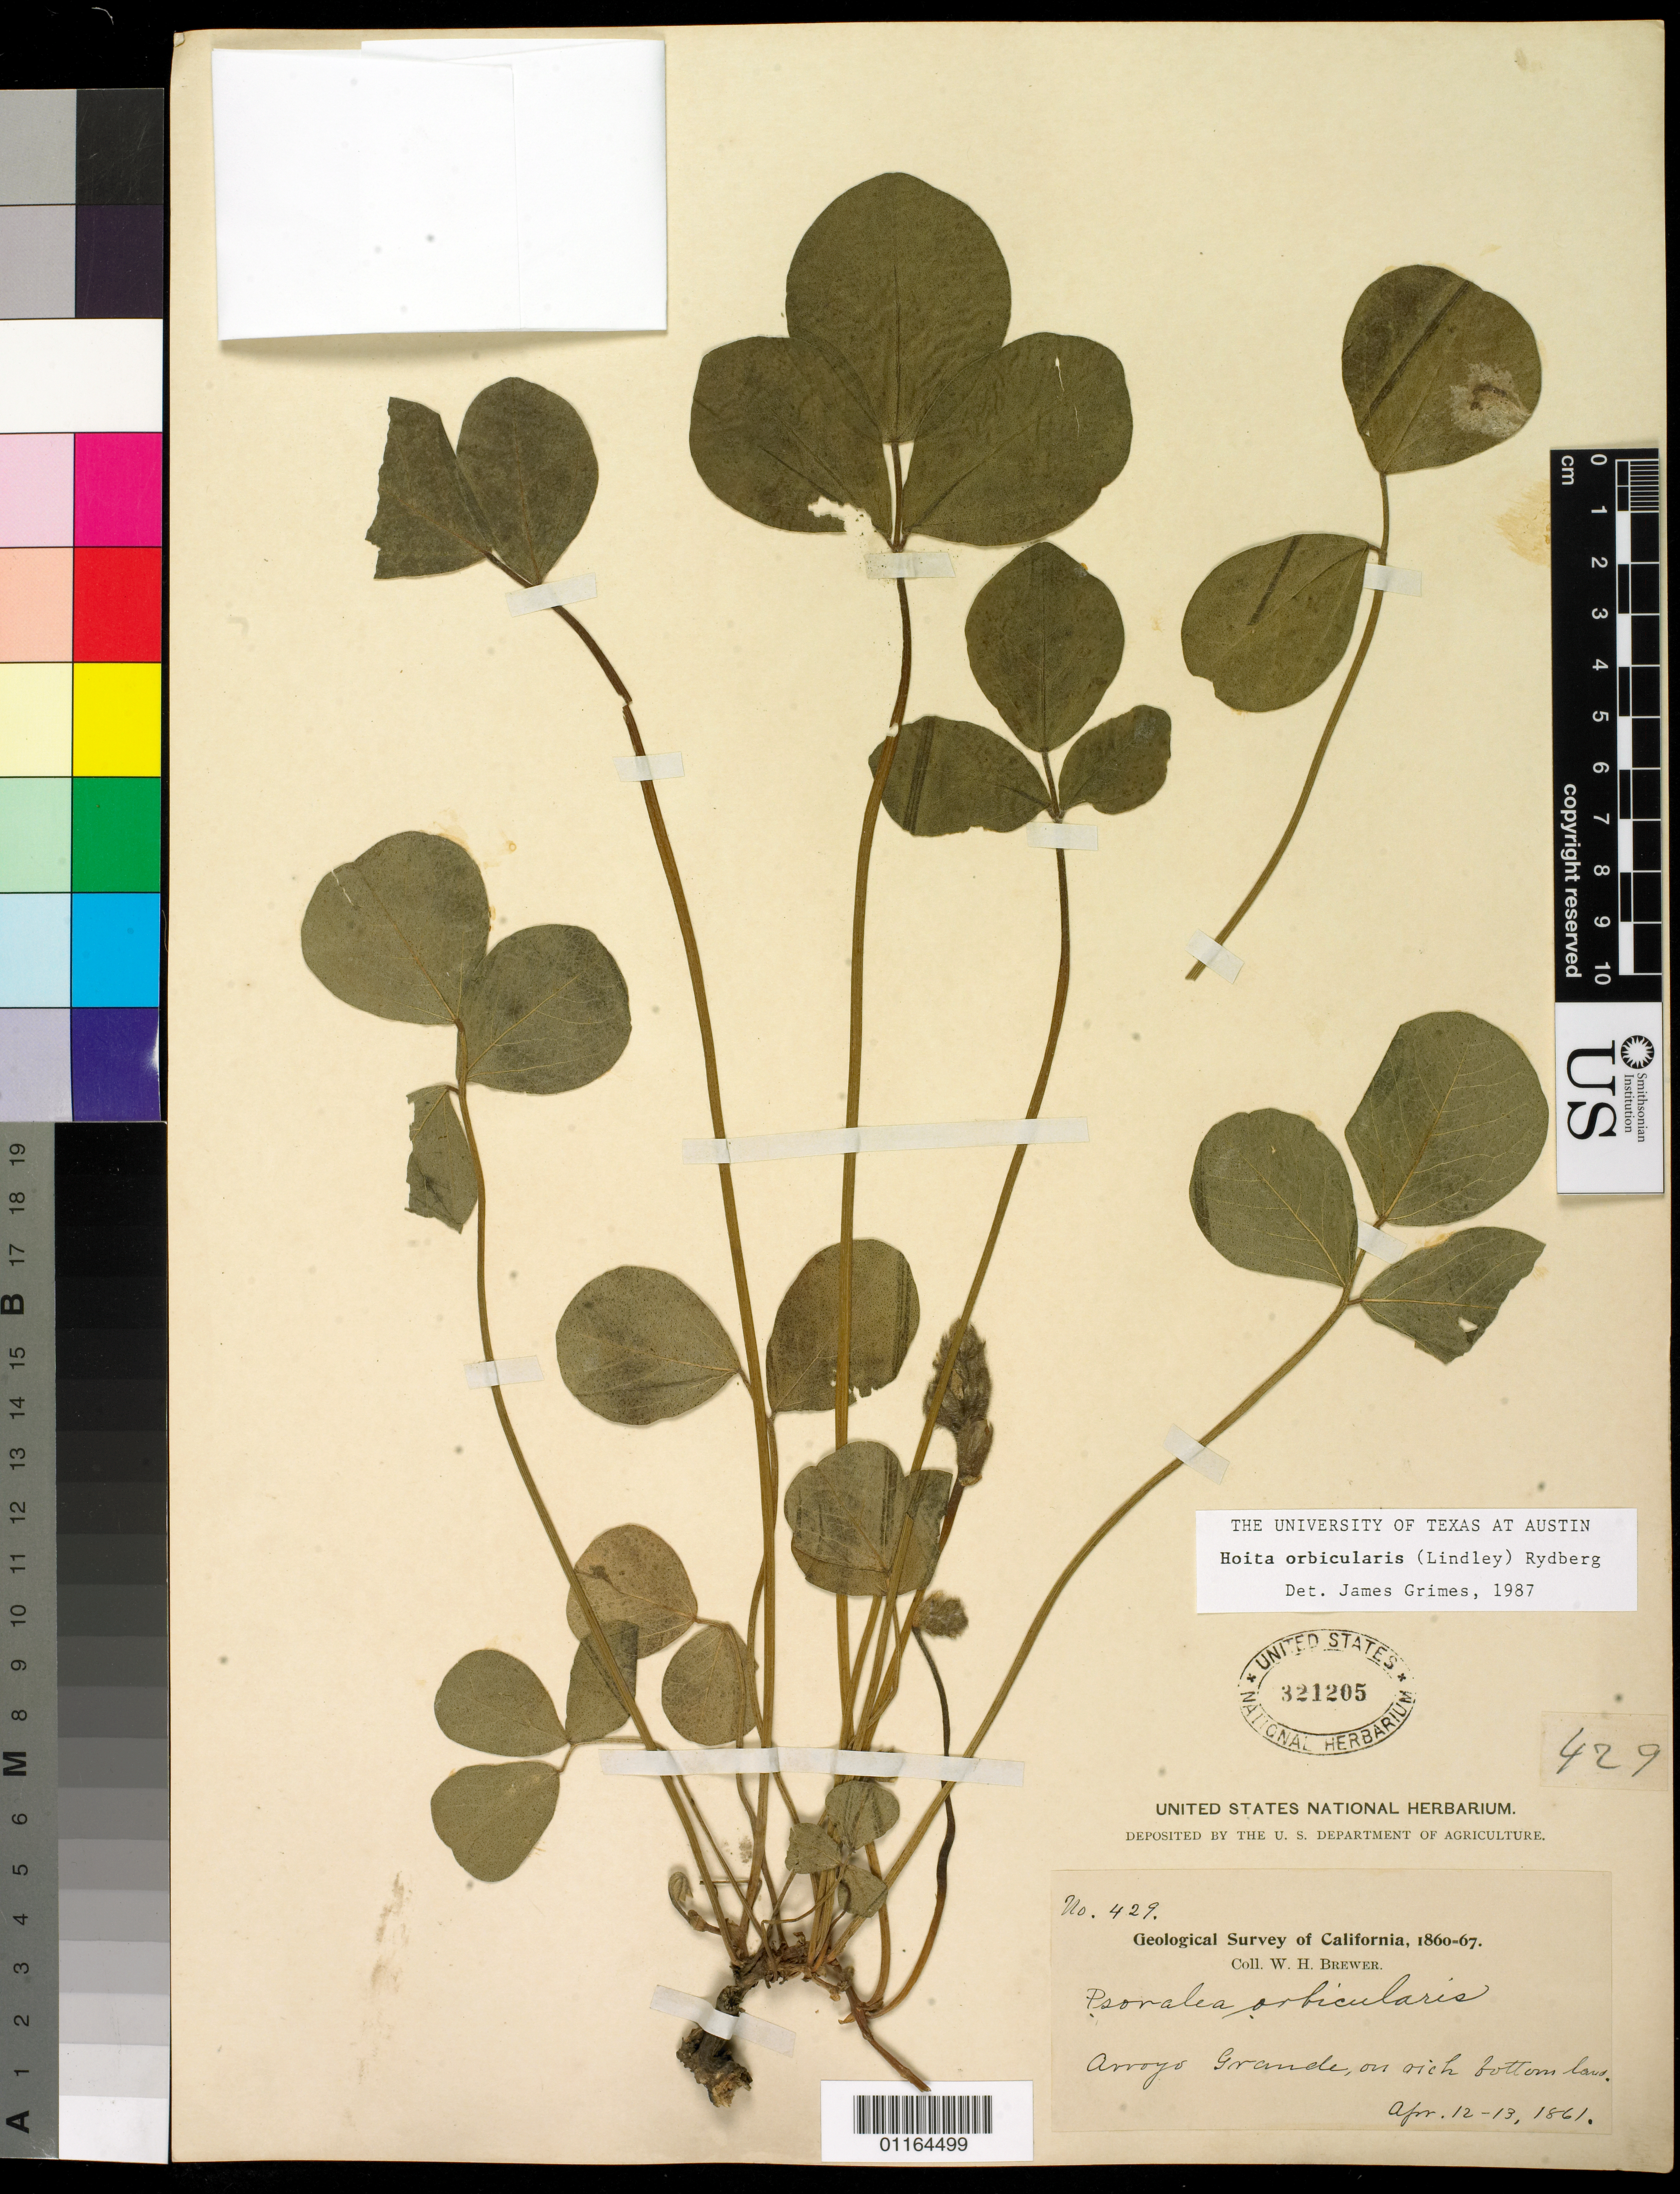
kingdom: Plantae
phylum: Tracheophyta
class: Magnoliopsida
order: Fabales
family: Fabaceae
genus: Hoita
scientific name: Hoita orbicularis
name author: (Lindl.) Rydb.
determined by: Grimes, J.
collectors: W. H. Brewer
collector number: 429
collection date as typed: Apr 1861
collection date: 1861-04-12/1861-04-13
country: United States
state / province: California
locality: Arroyo Grande.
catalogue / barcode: US 321205